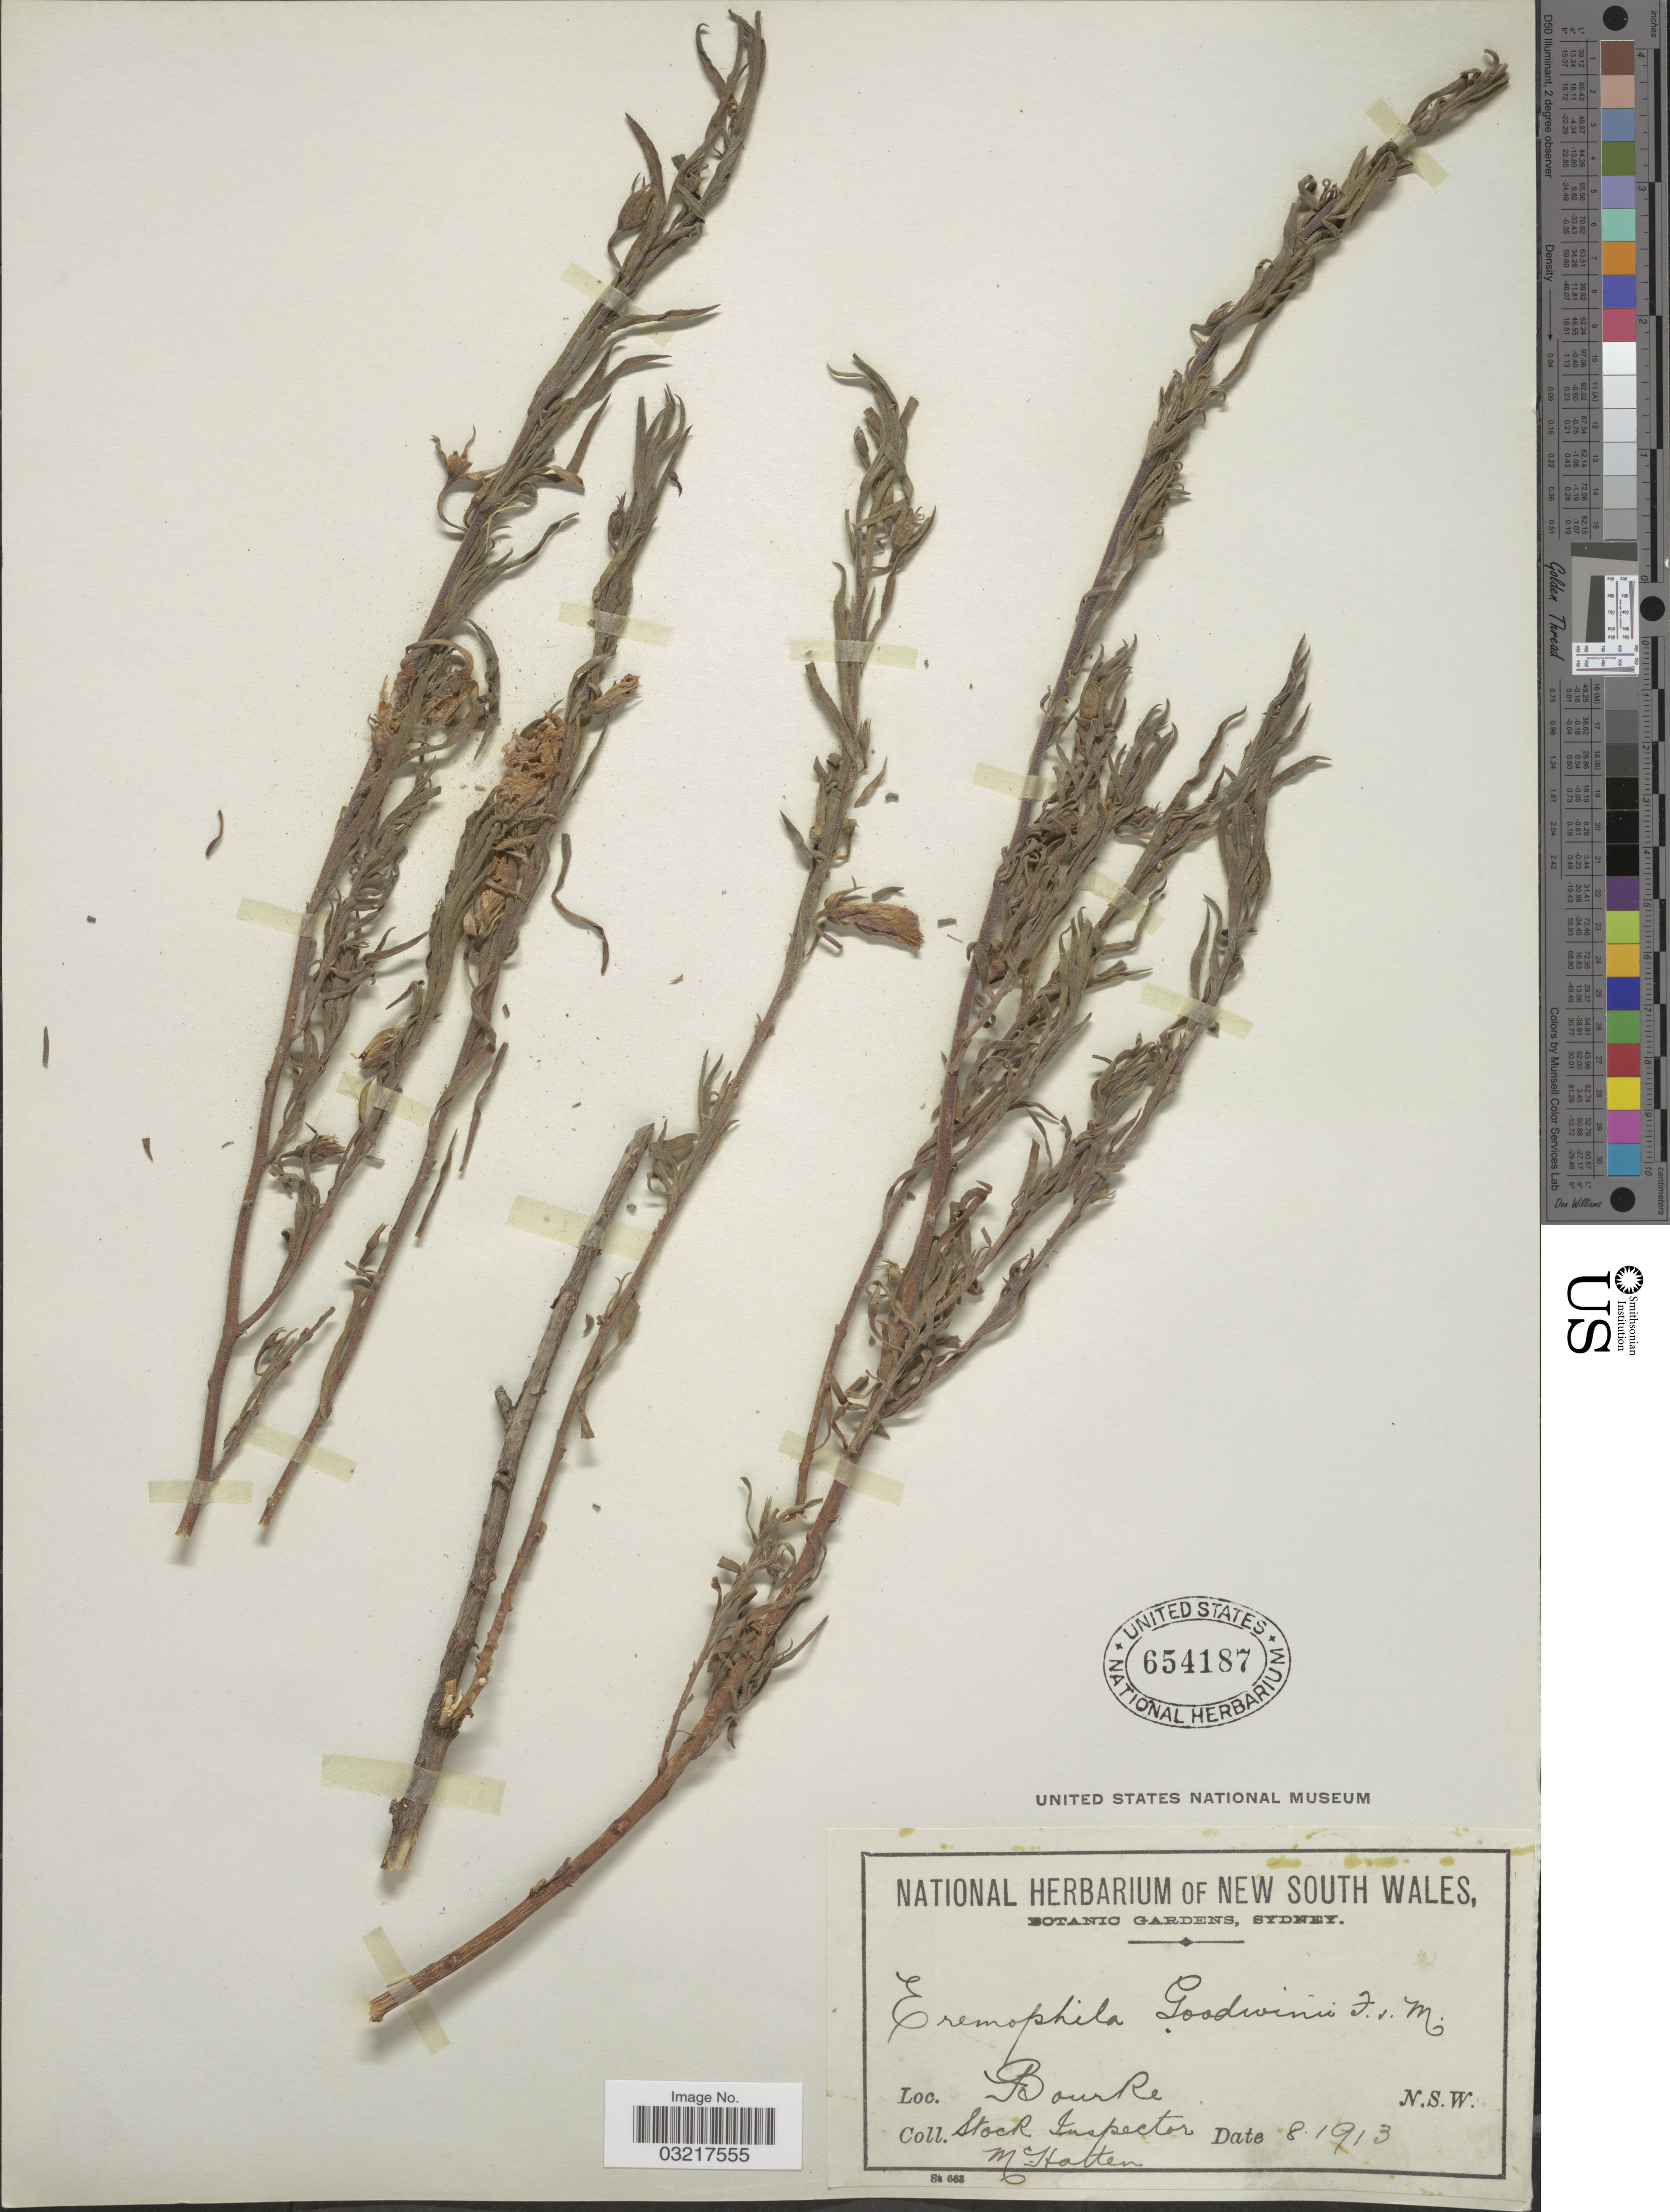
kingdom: Plantae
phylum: Tracheophyta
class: Magnoliopsida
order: Lamiales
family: Scrophulariaceae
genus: Eremophila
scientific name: Eremophila goodwinii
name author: F. Muell.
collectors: Stock Inspector Hatton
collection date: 1913-08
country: Australia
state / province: New South Wales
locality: Bourke. N.S.W.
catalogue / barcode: US 654187